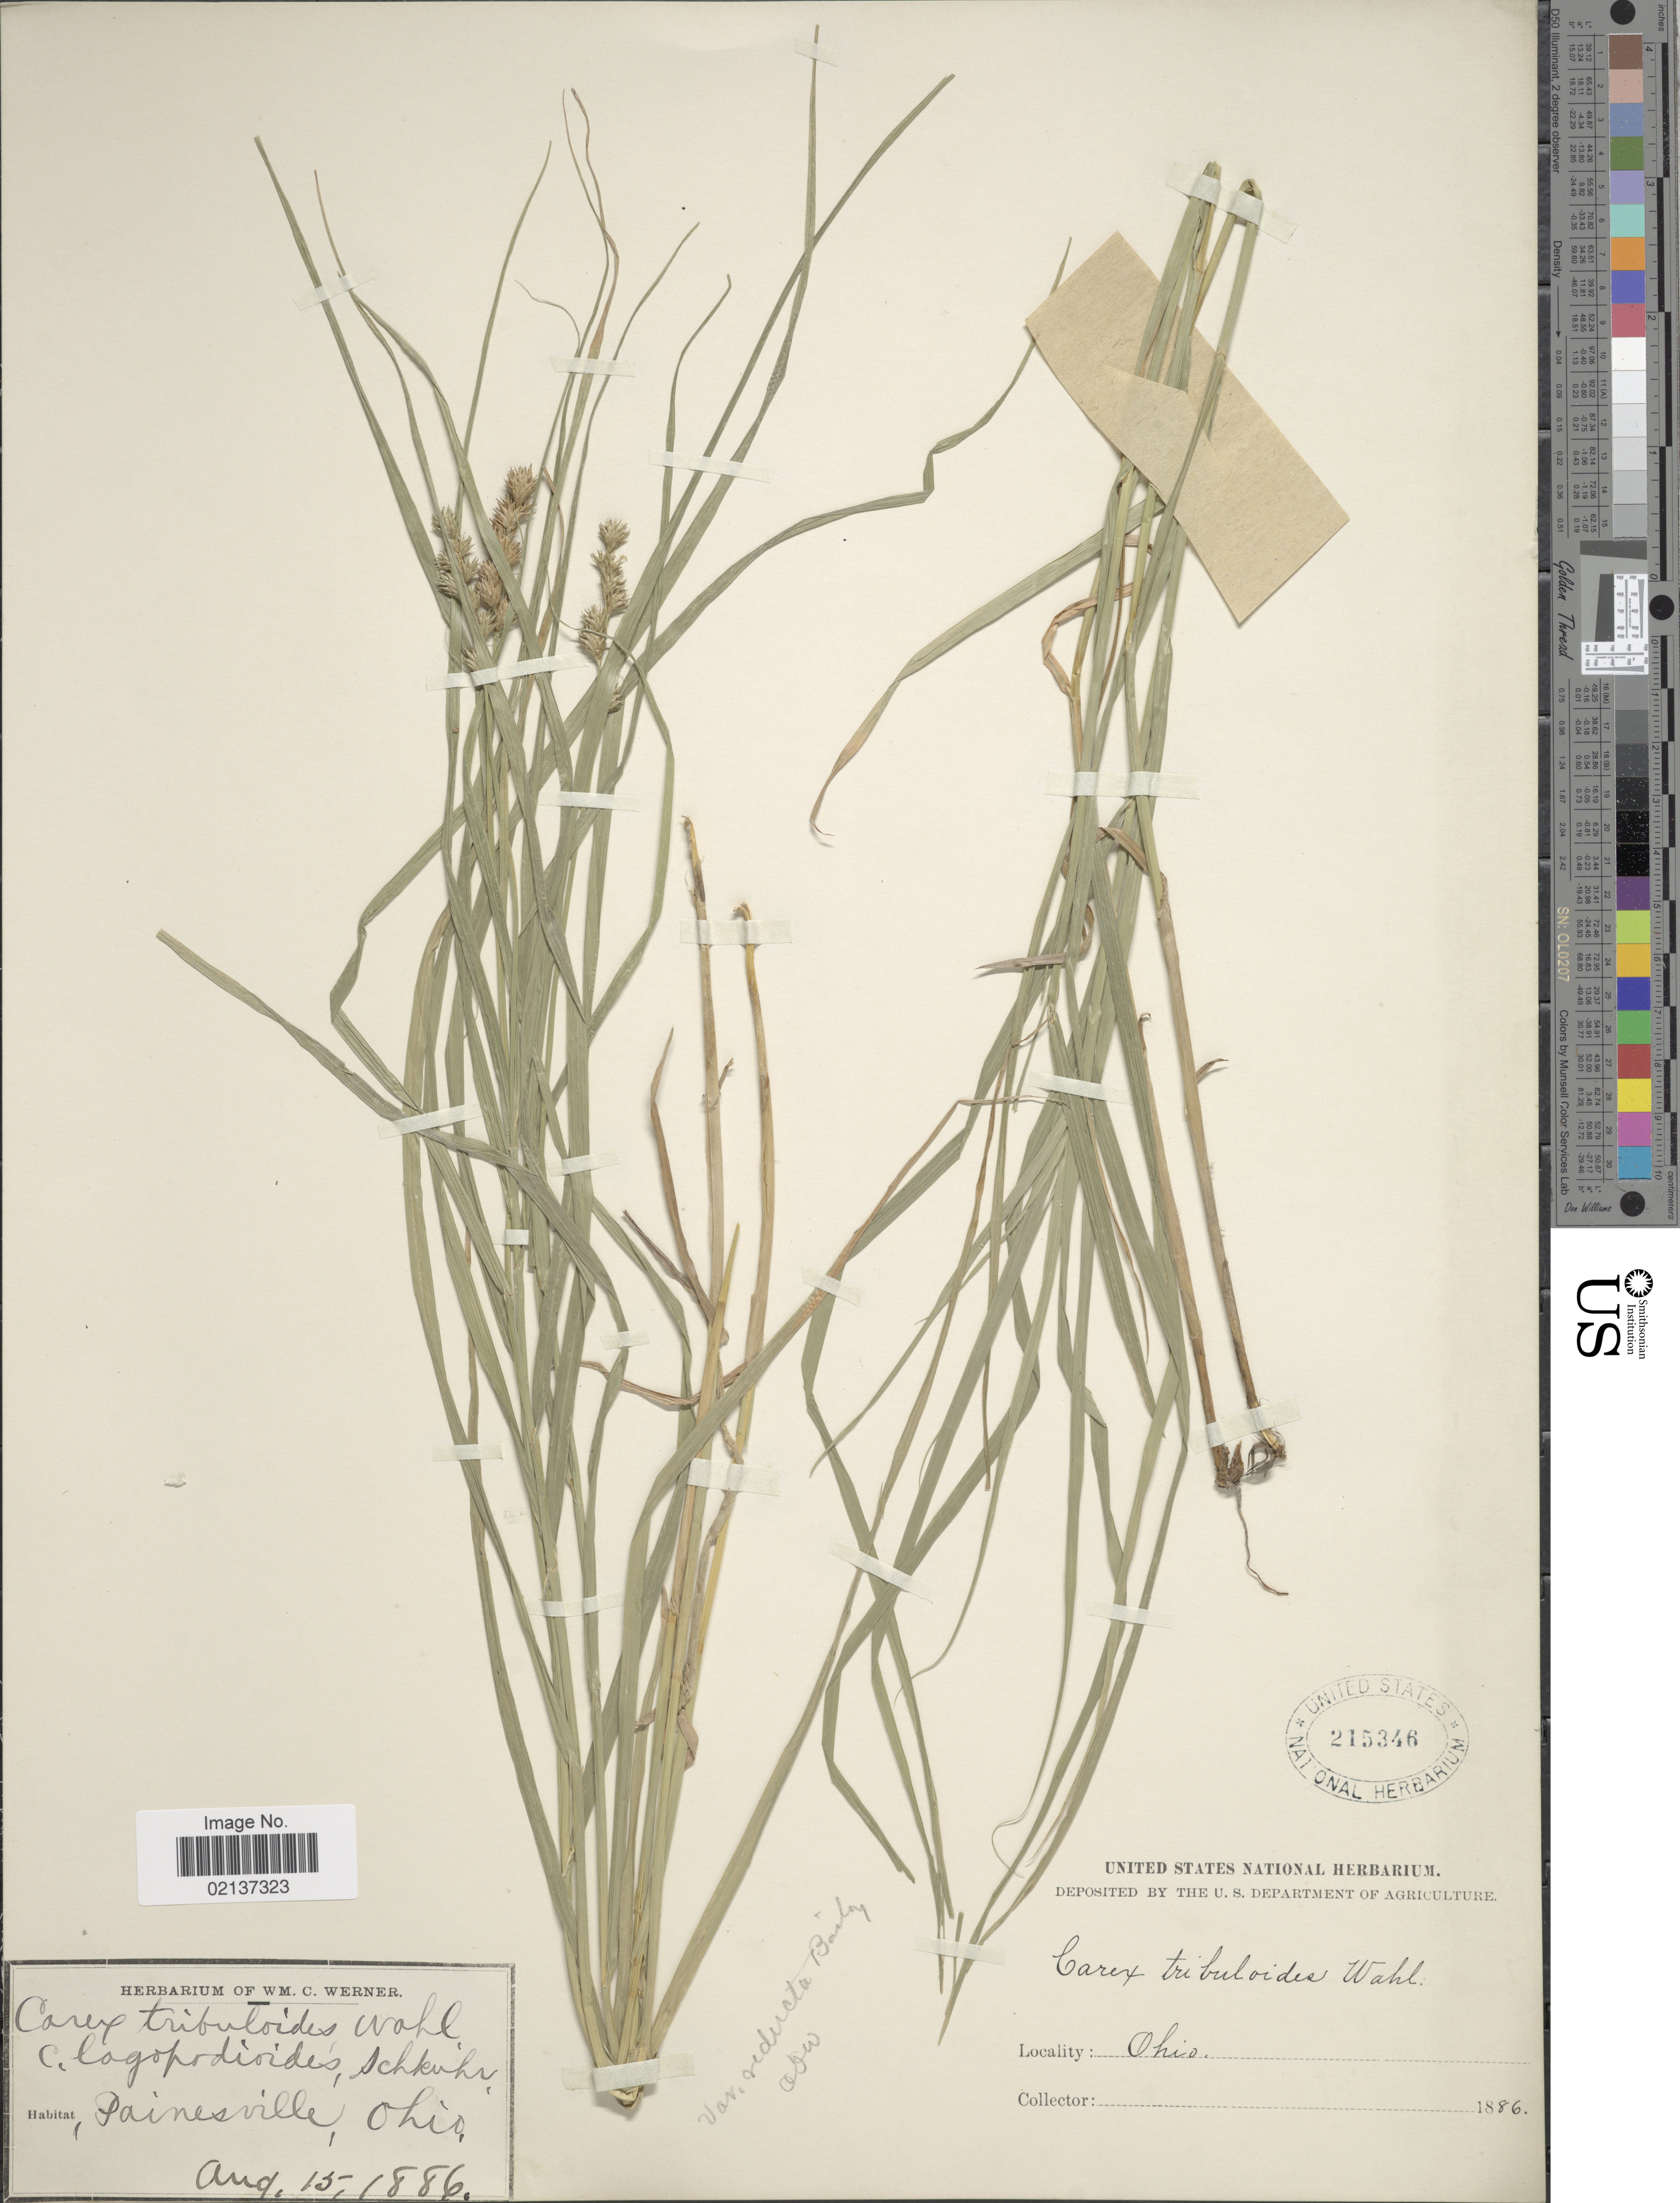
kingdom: Plantae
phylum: Tracheophyta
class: Liliopsida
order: Poales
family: Cyperaceae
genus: Carex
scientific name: Carex tribuloides var. reducta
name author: L.H. Bailey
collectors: ex herb. Wm. C. Werner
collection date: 1886-08-15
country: United States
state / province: Ohio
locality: Painesville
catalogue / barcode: US 215346